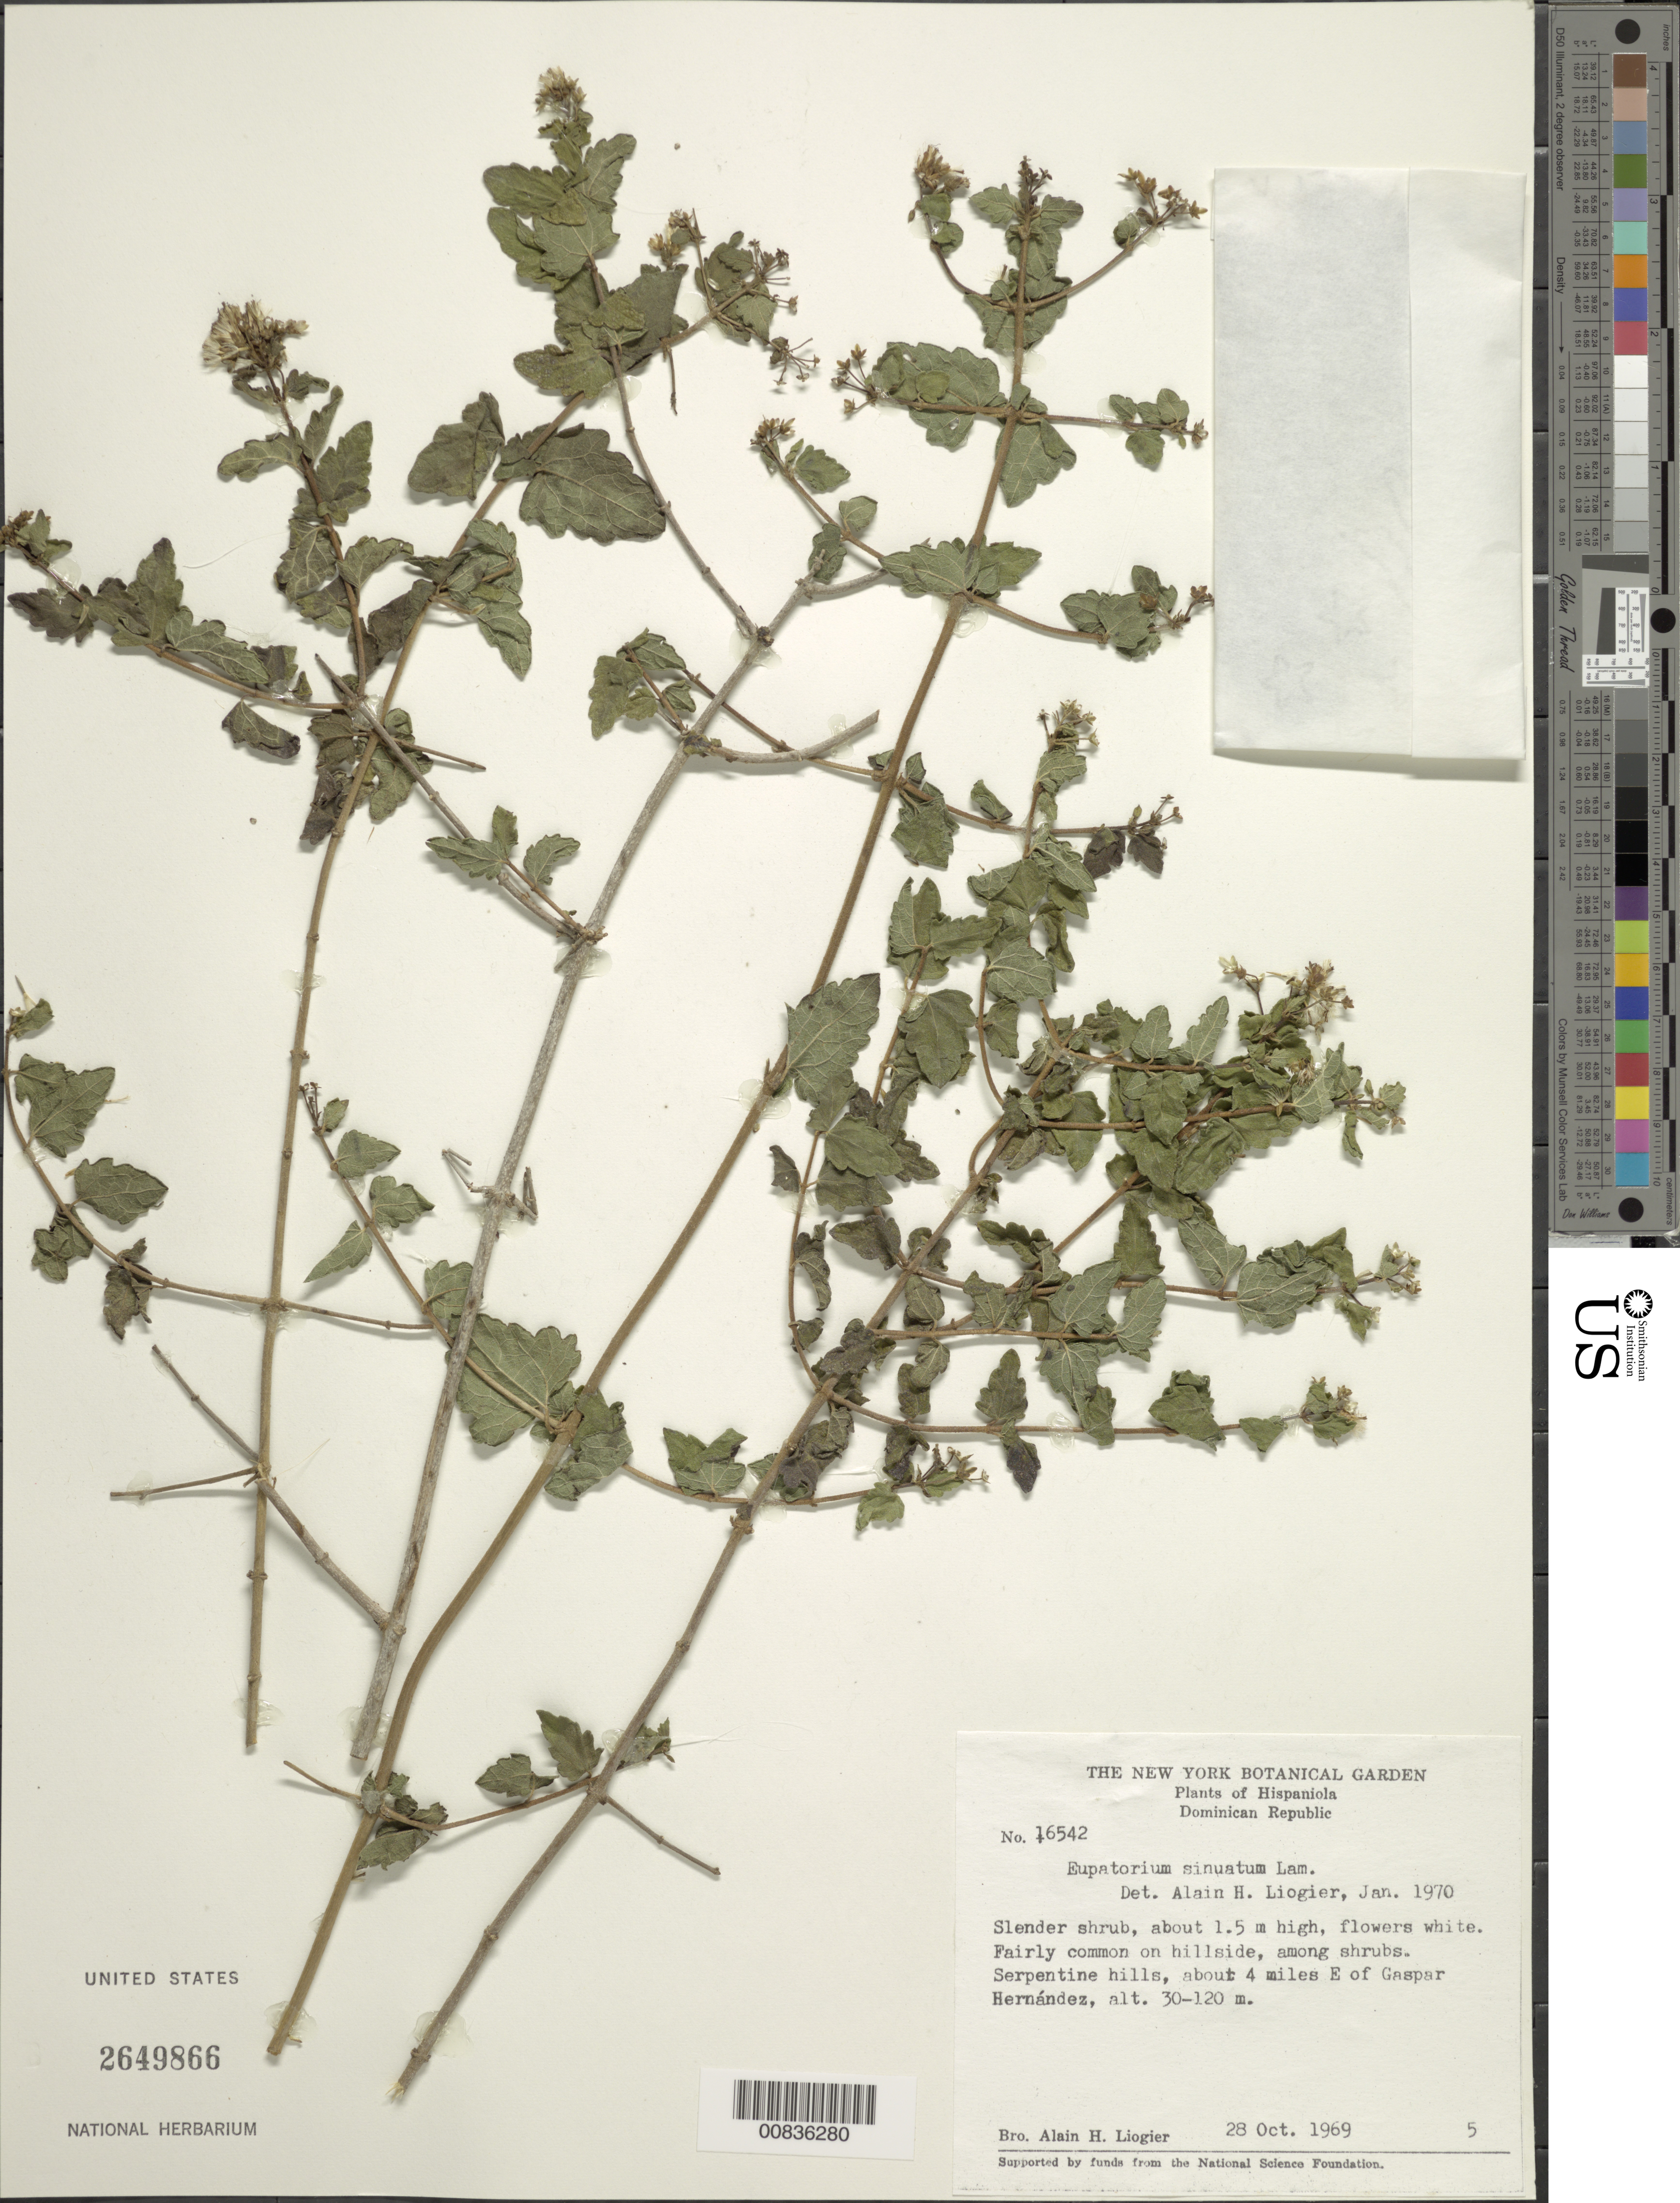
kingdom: Plantae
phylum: Tracheophyta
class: Magnoliopsida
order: Asterales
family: Asteraceae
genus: Chromolaena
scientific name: Chromolaena sinuata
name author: (Lam.) R.M. King & H. Rob.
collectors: A. H. Liogier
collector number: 16542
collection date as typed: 28 Oct 1969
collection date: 1969-10-28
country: Dominican Republic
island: Hispaniola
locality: About 4 miles E of Gaspar Hernández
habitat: Among shrubs on hillside of serpentine hills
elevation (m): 30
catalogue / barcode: US 2649866